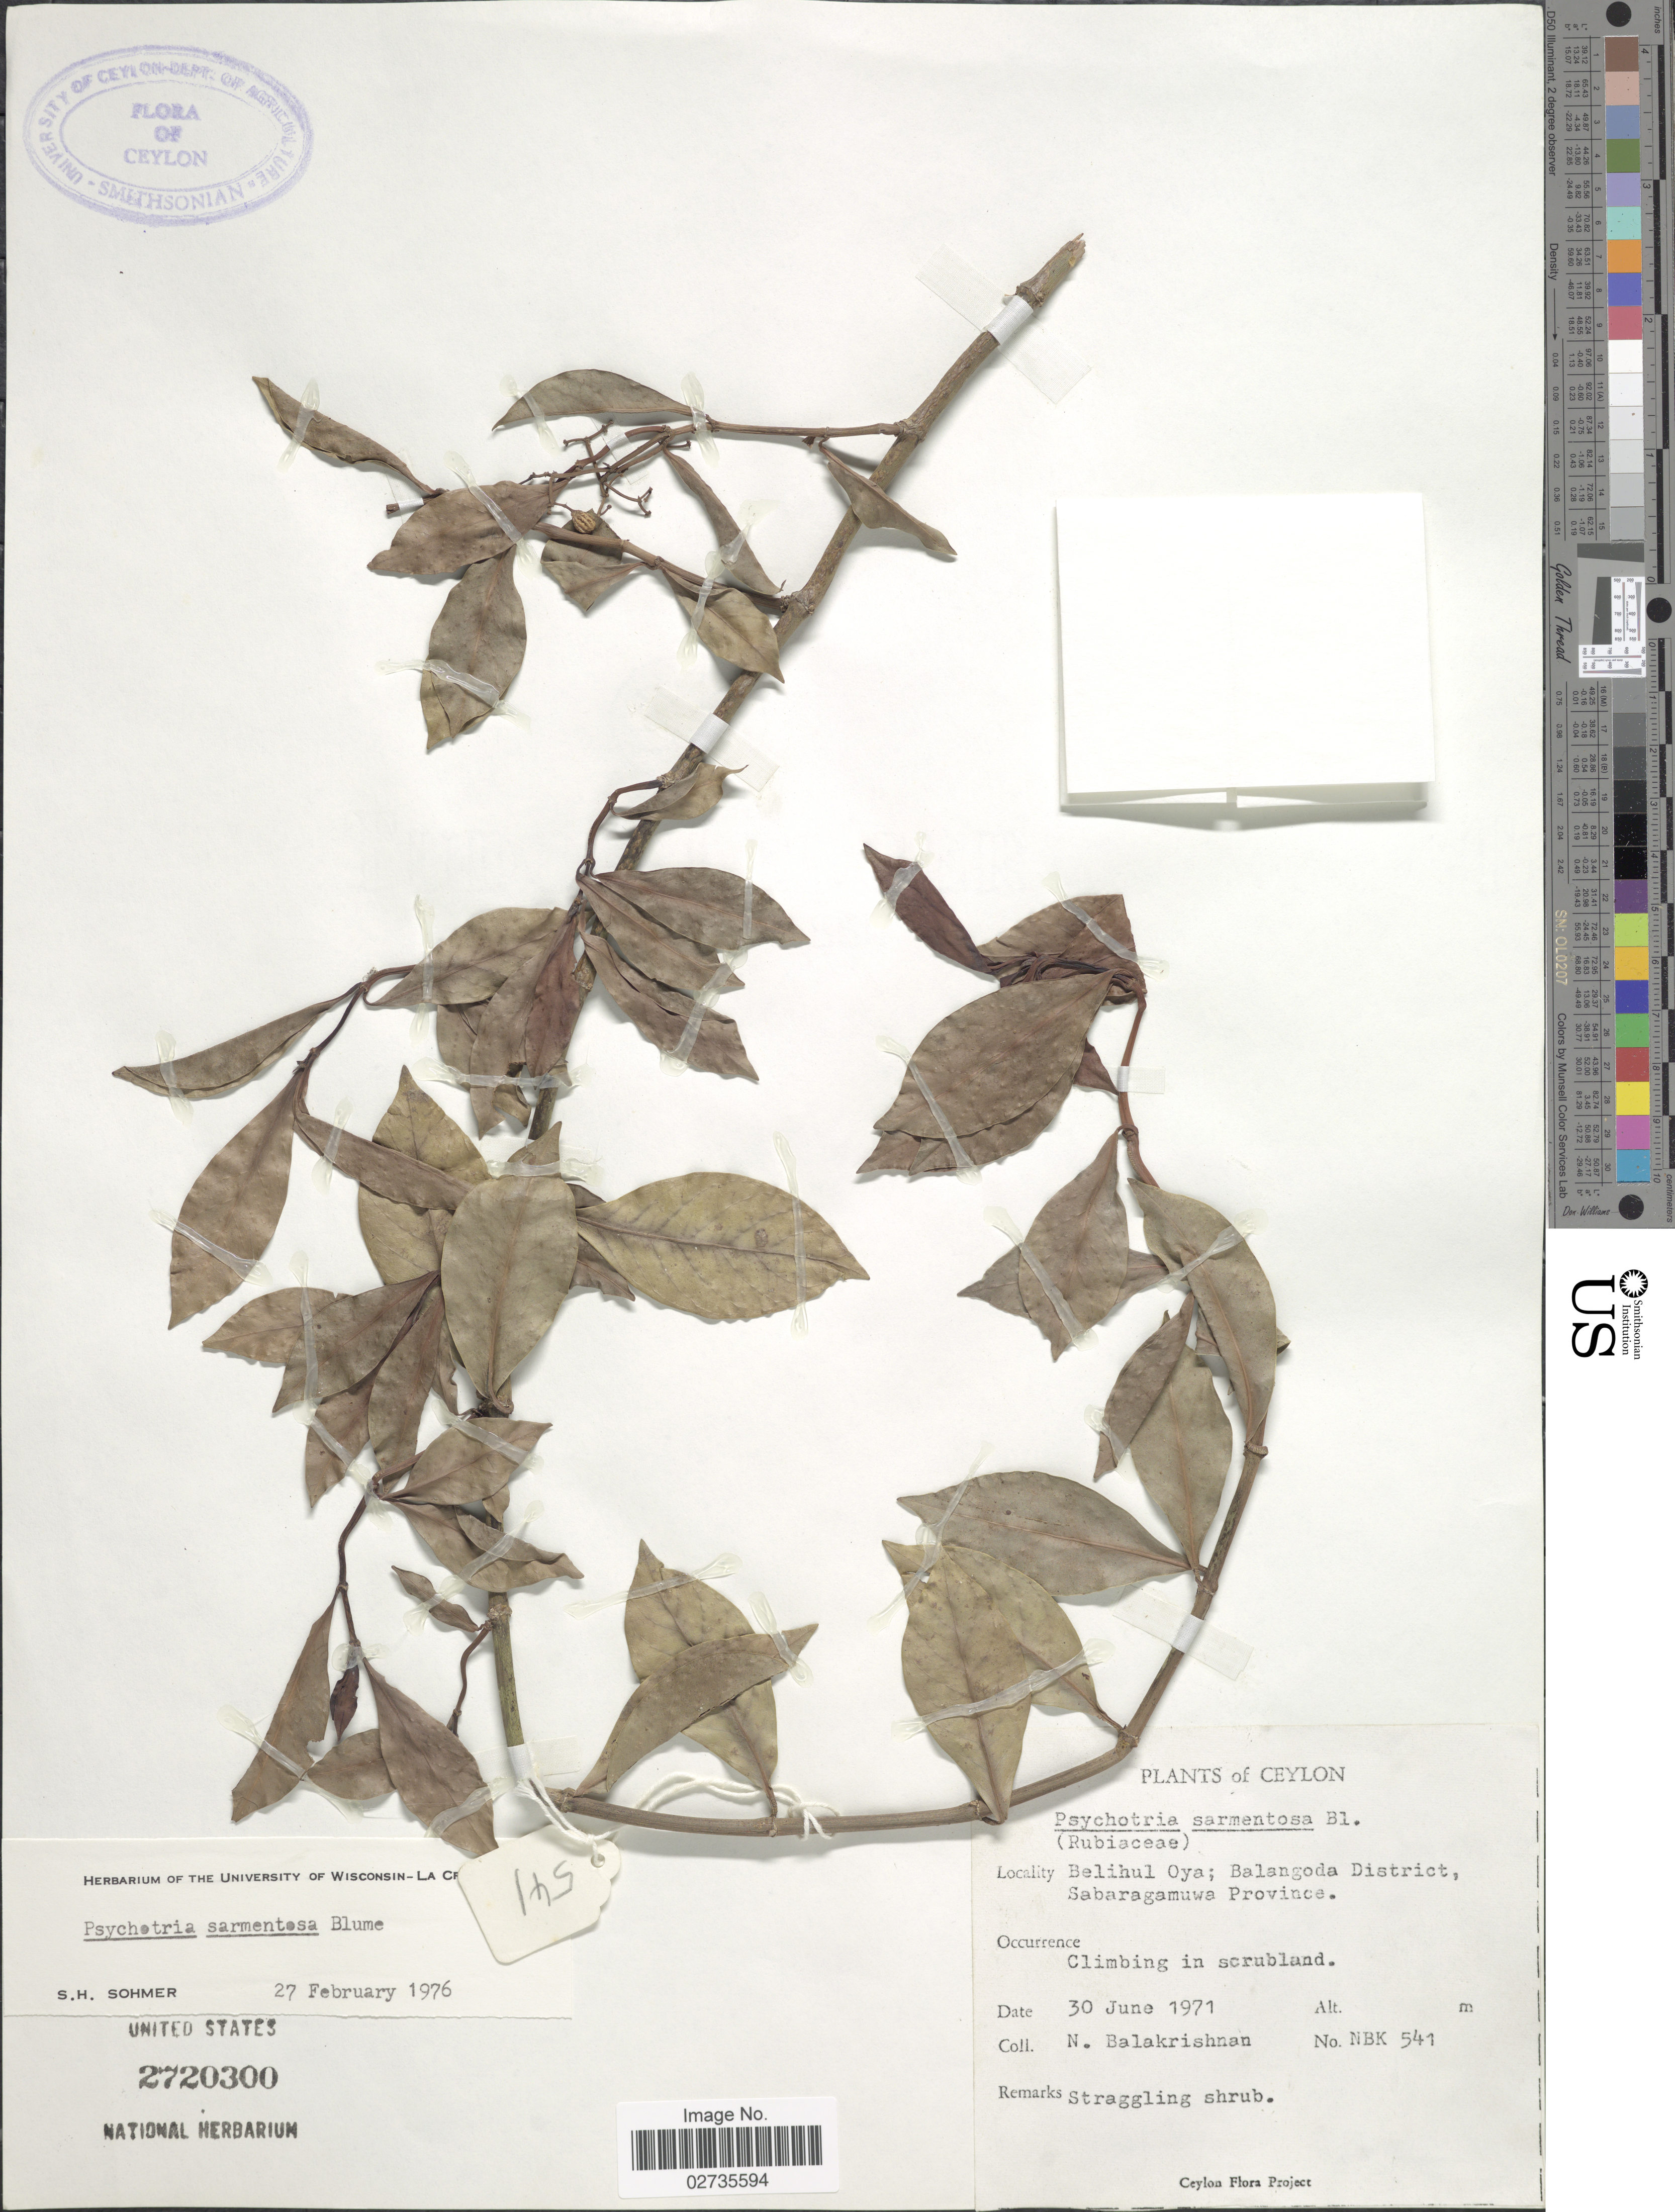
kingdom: Plantae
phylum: Tracheophyta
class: Magnoliopsida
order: Gentianales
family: Rubiaceae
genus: Psychotria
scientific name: Psychotria sarmentosa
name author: Blume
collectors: N. Balakrishnan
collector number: NBK 541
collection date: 1971-06-30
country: Sri Lanka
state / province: Sabaragamuwa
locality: Ceylon, Belihul Oya; Balangoda District, Climbing in scrubland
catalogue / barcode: US 2720300